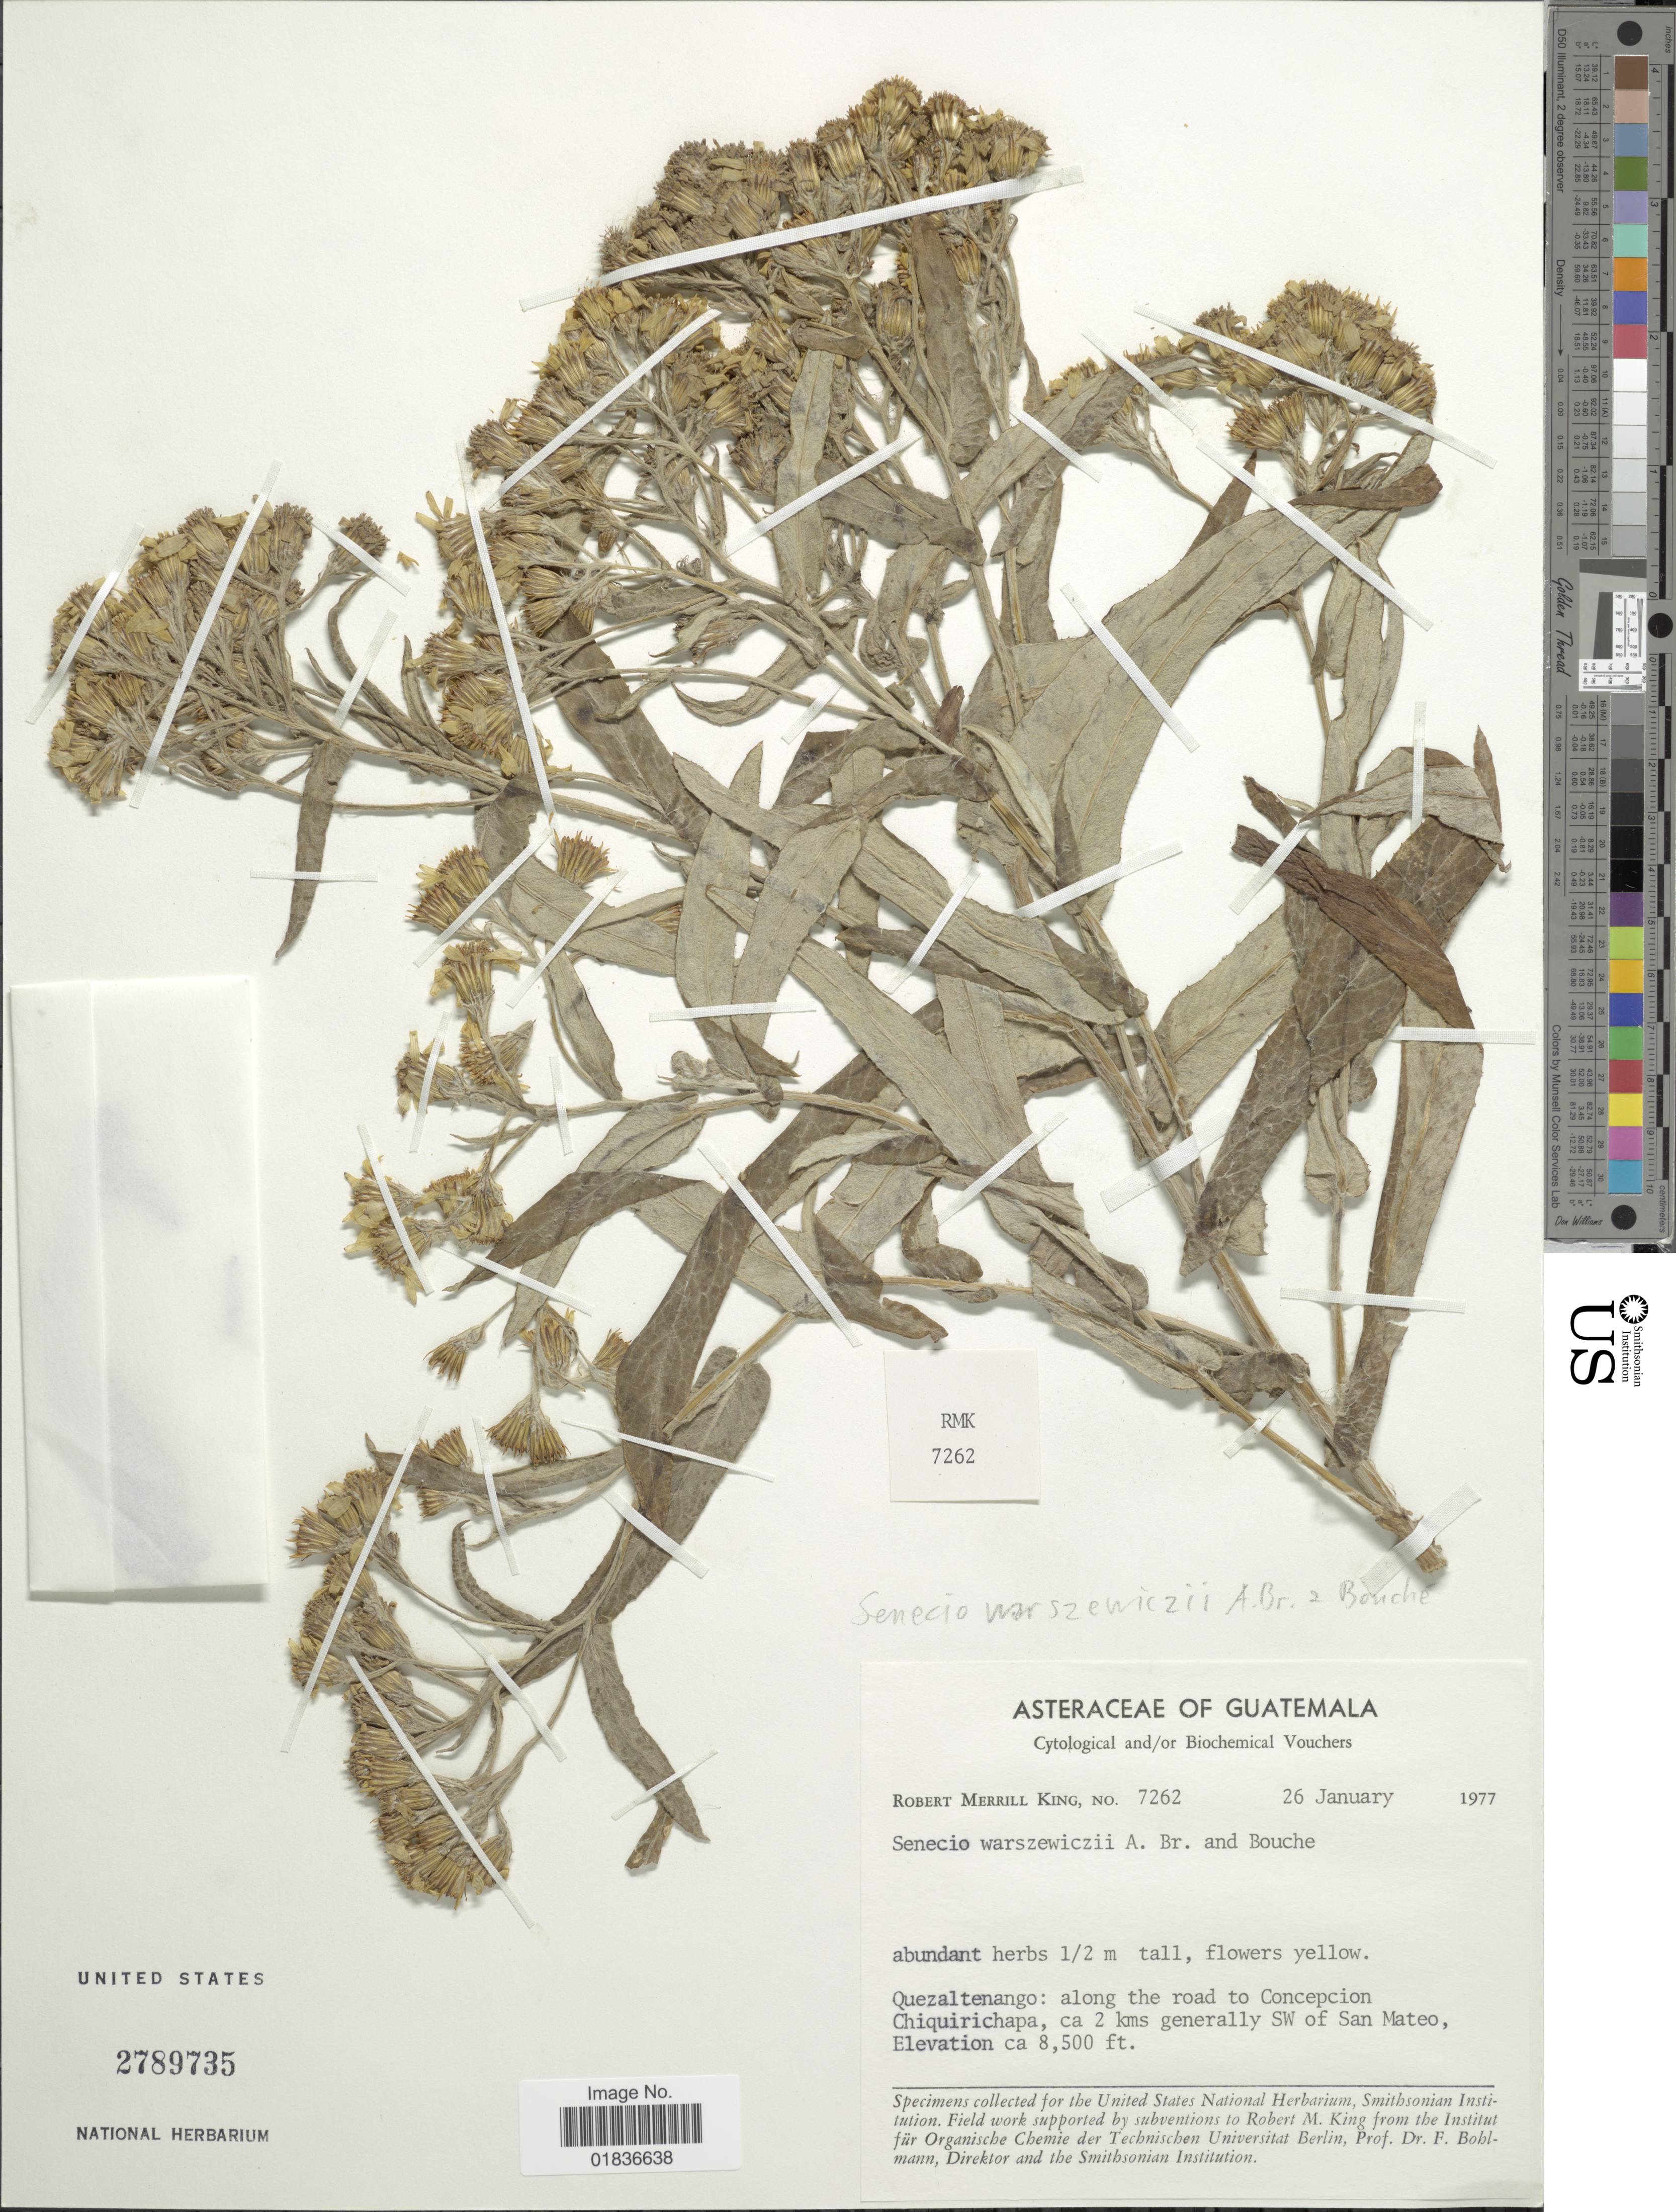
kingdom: Plantae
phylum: Tracheophyta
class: Magnoliopsida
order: Asterales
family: Asteraceae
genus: Senecio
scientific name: Senecio warszewiczii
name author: A. Braun & Bouché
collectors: R. M. King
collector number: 7262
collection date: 1977-01-26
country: Guatemala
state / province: Quetzaltenango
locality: Quezaltenango: along the road to Concepcion Chiquirichapa, ca 2 kms generrally SW of San Mateo,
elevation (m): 2591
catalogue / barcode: US 2789735